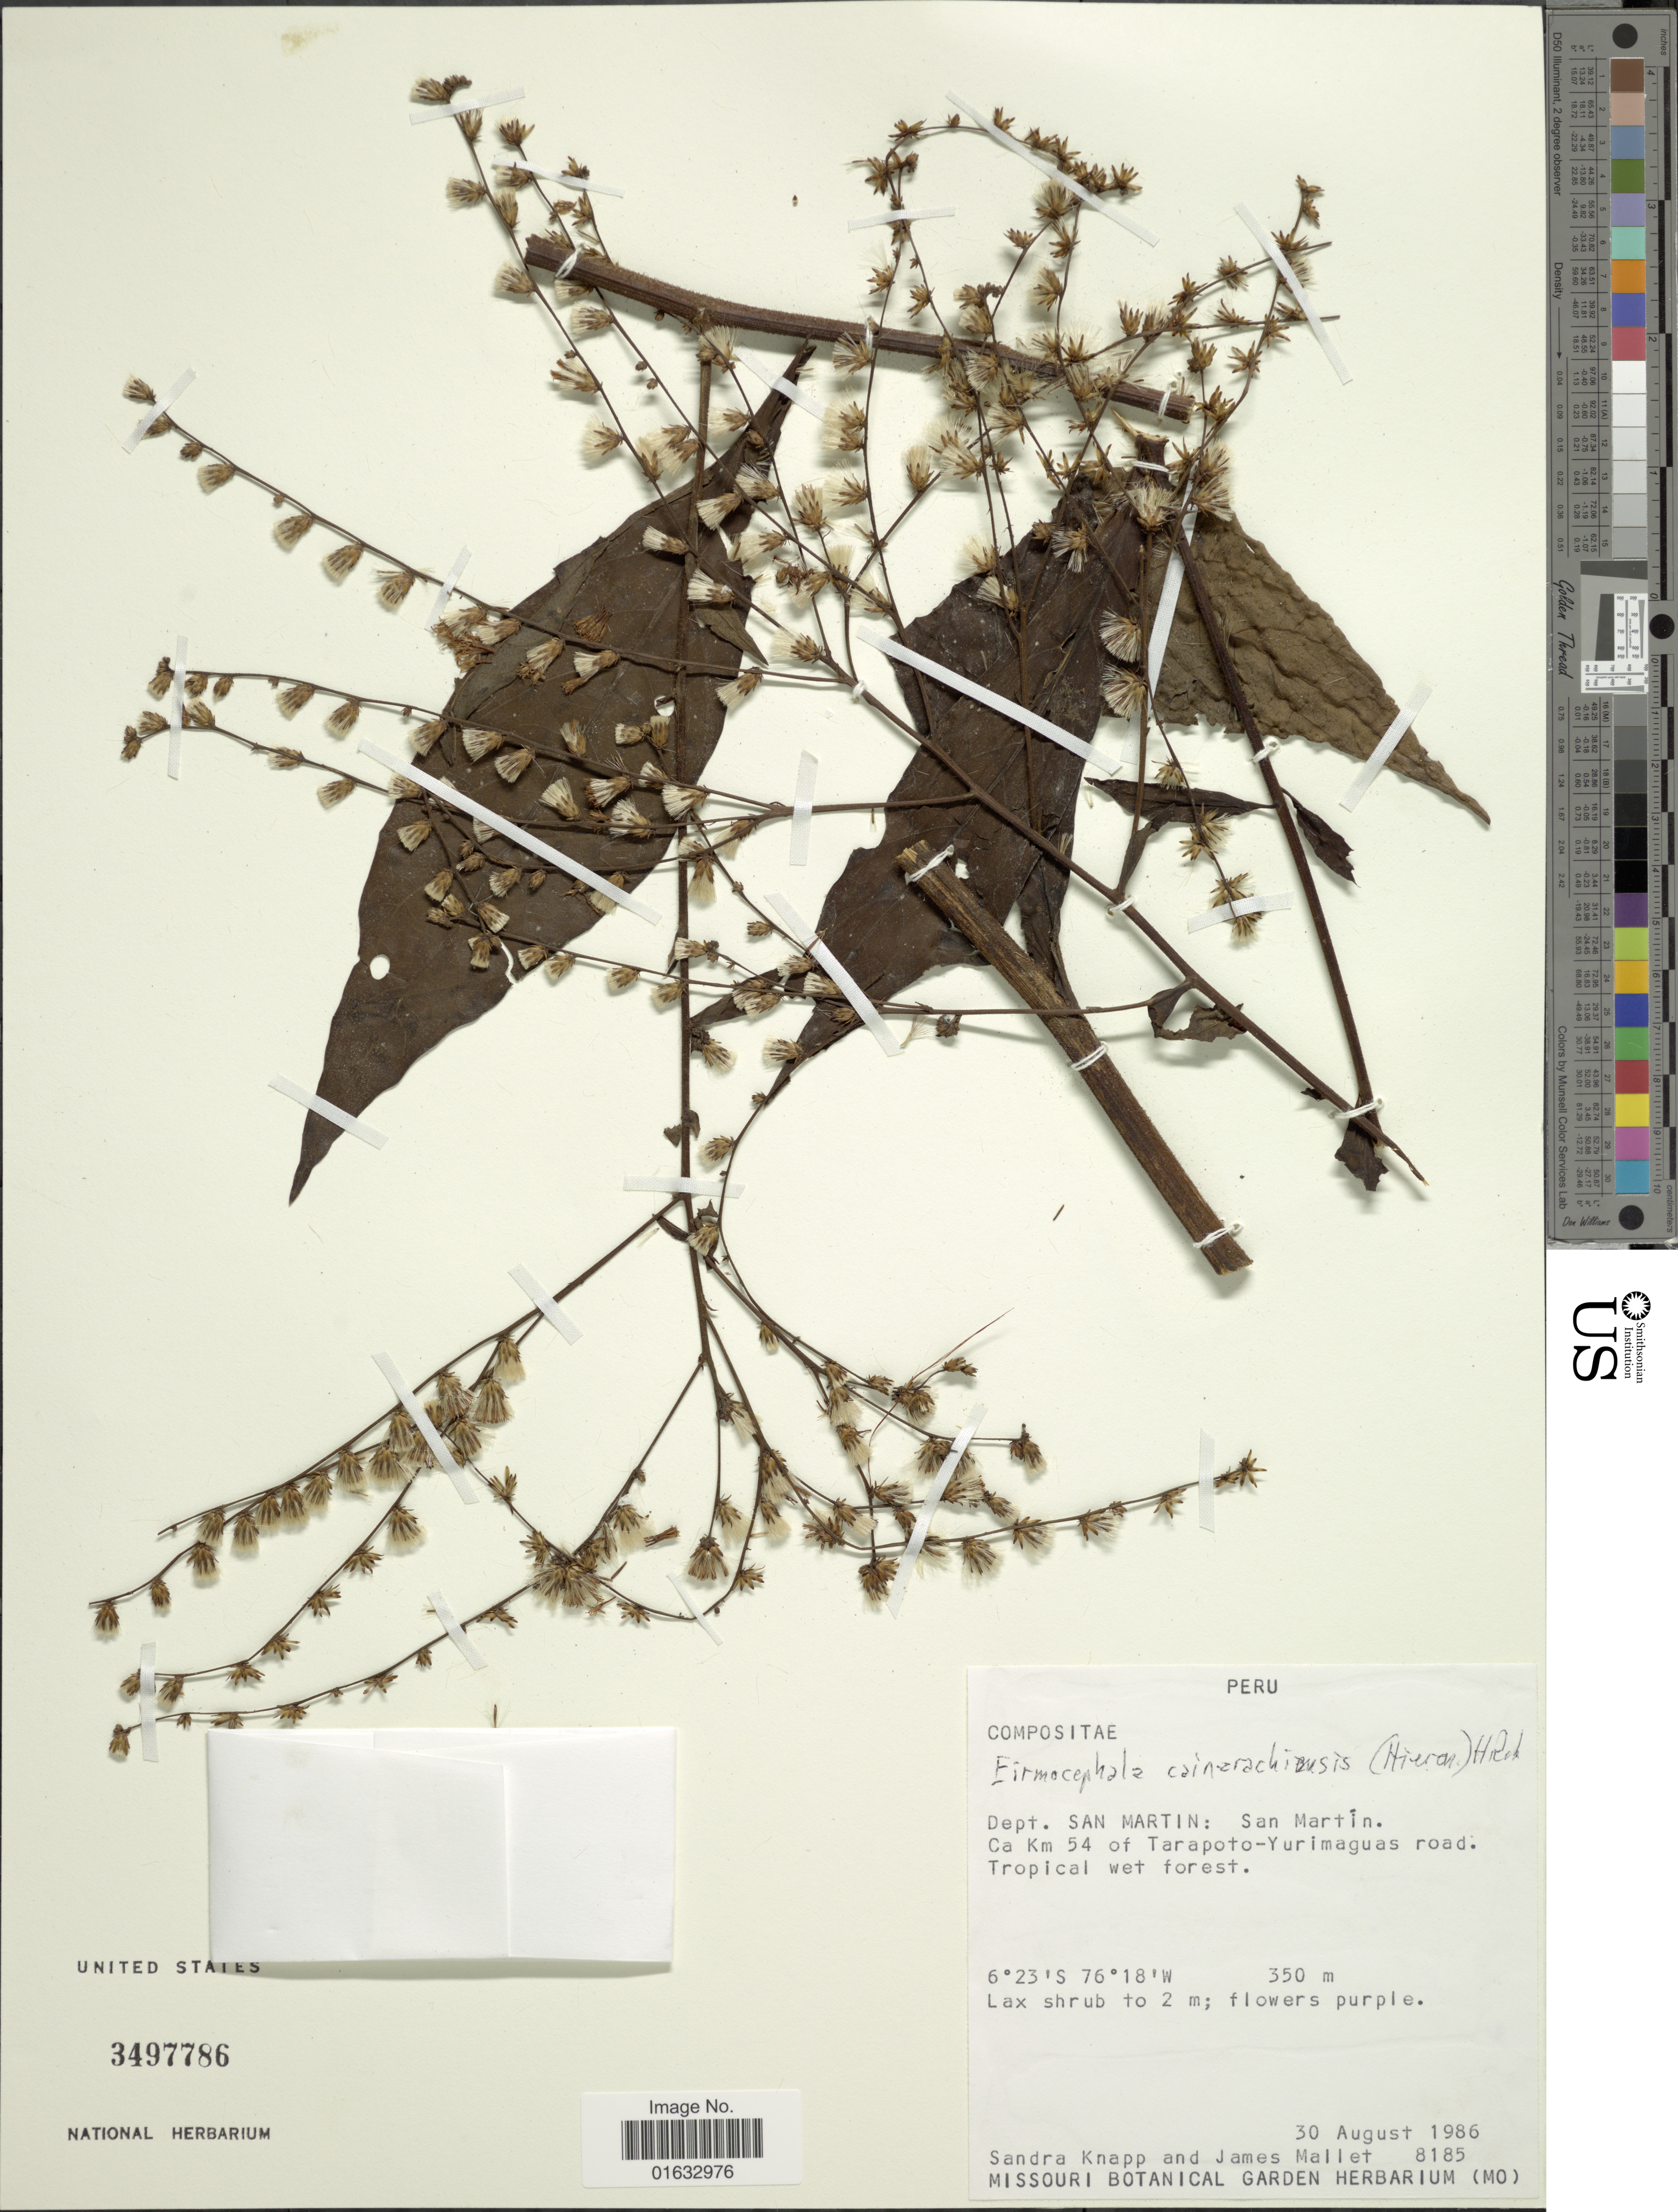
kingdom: Plantae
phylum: Tracheophyta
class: Magnoliopsida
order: Asterales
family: Asteraceae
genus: Eirmocephala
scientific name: Eirmocephala cainarachiensis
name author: (Hieron.) H. Rob.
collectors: S. Knapp & J. Mallet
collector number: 8185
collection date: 1986-08-30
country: Peru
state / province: San Martín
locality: Peru, Dept. San Martin: San Martin Ca. Km. 54 of Tarapoto-Yurimaguas road.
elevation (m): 350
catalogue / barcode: US 3497786